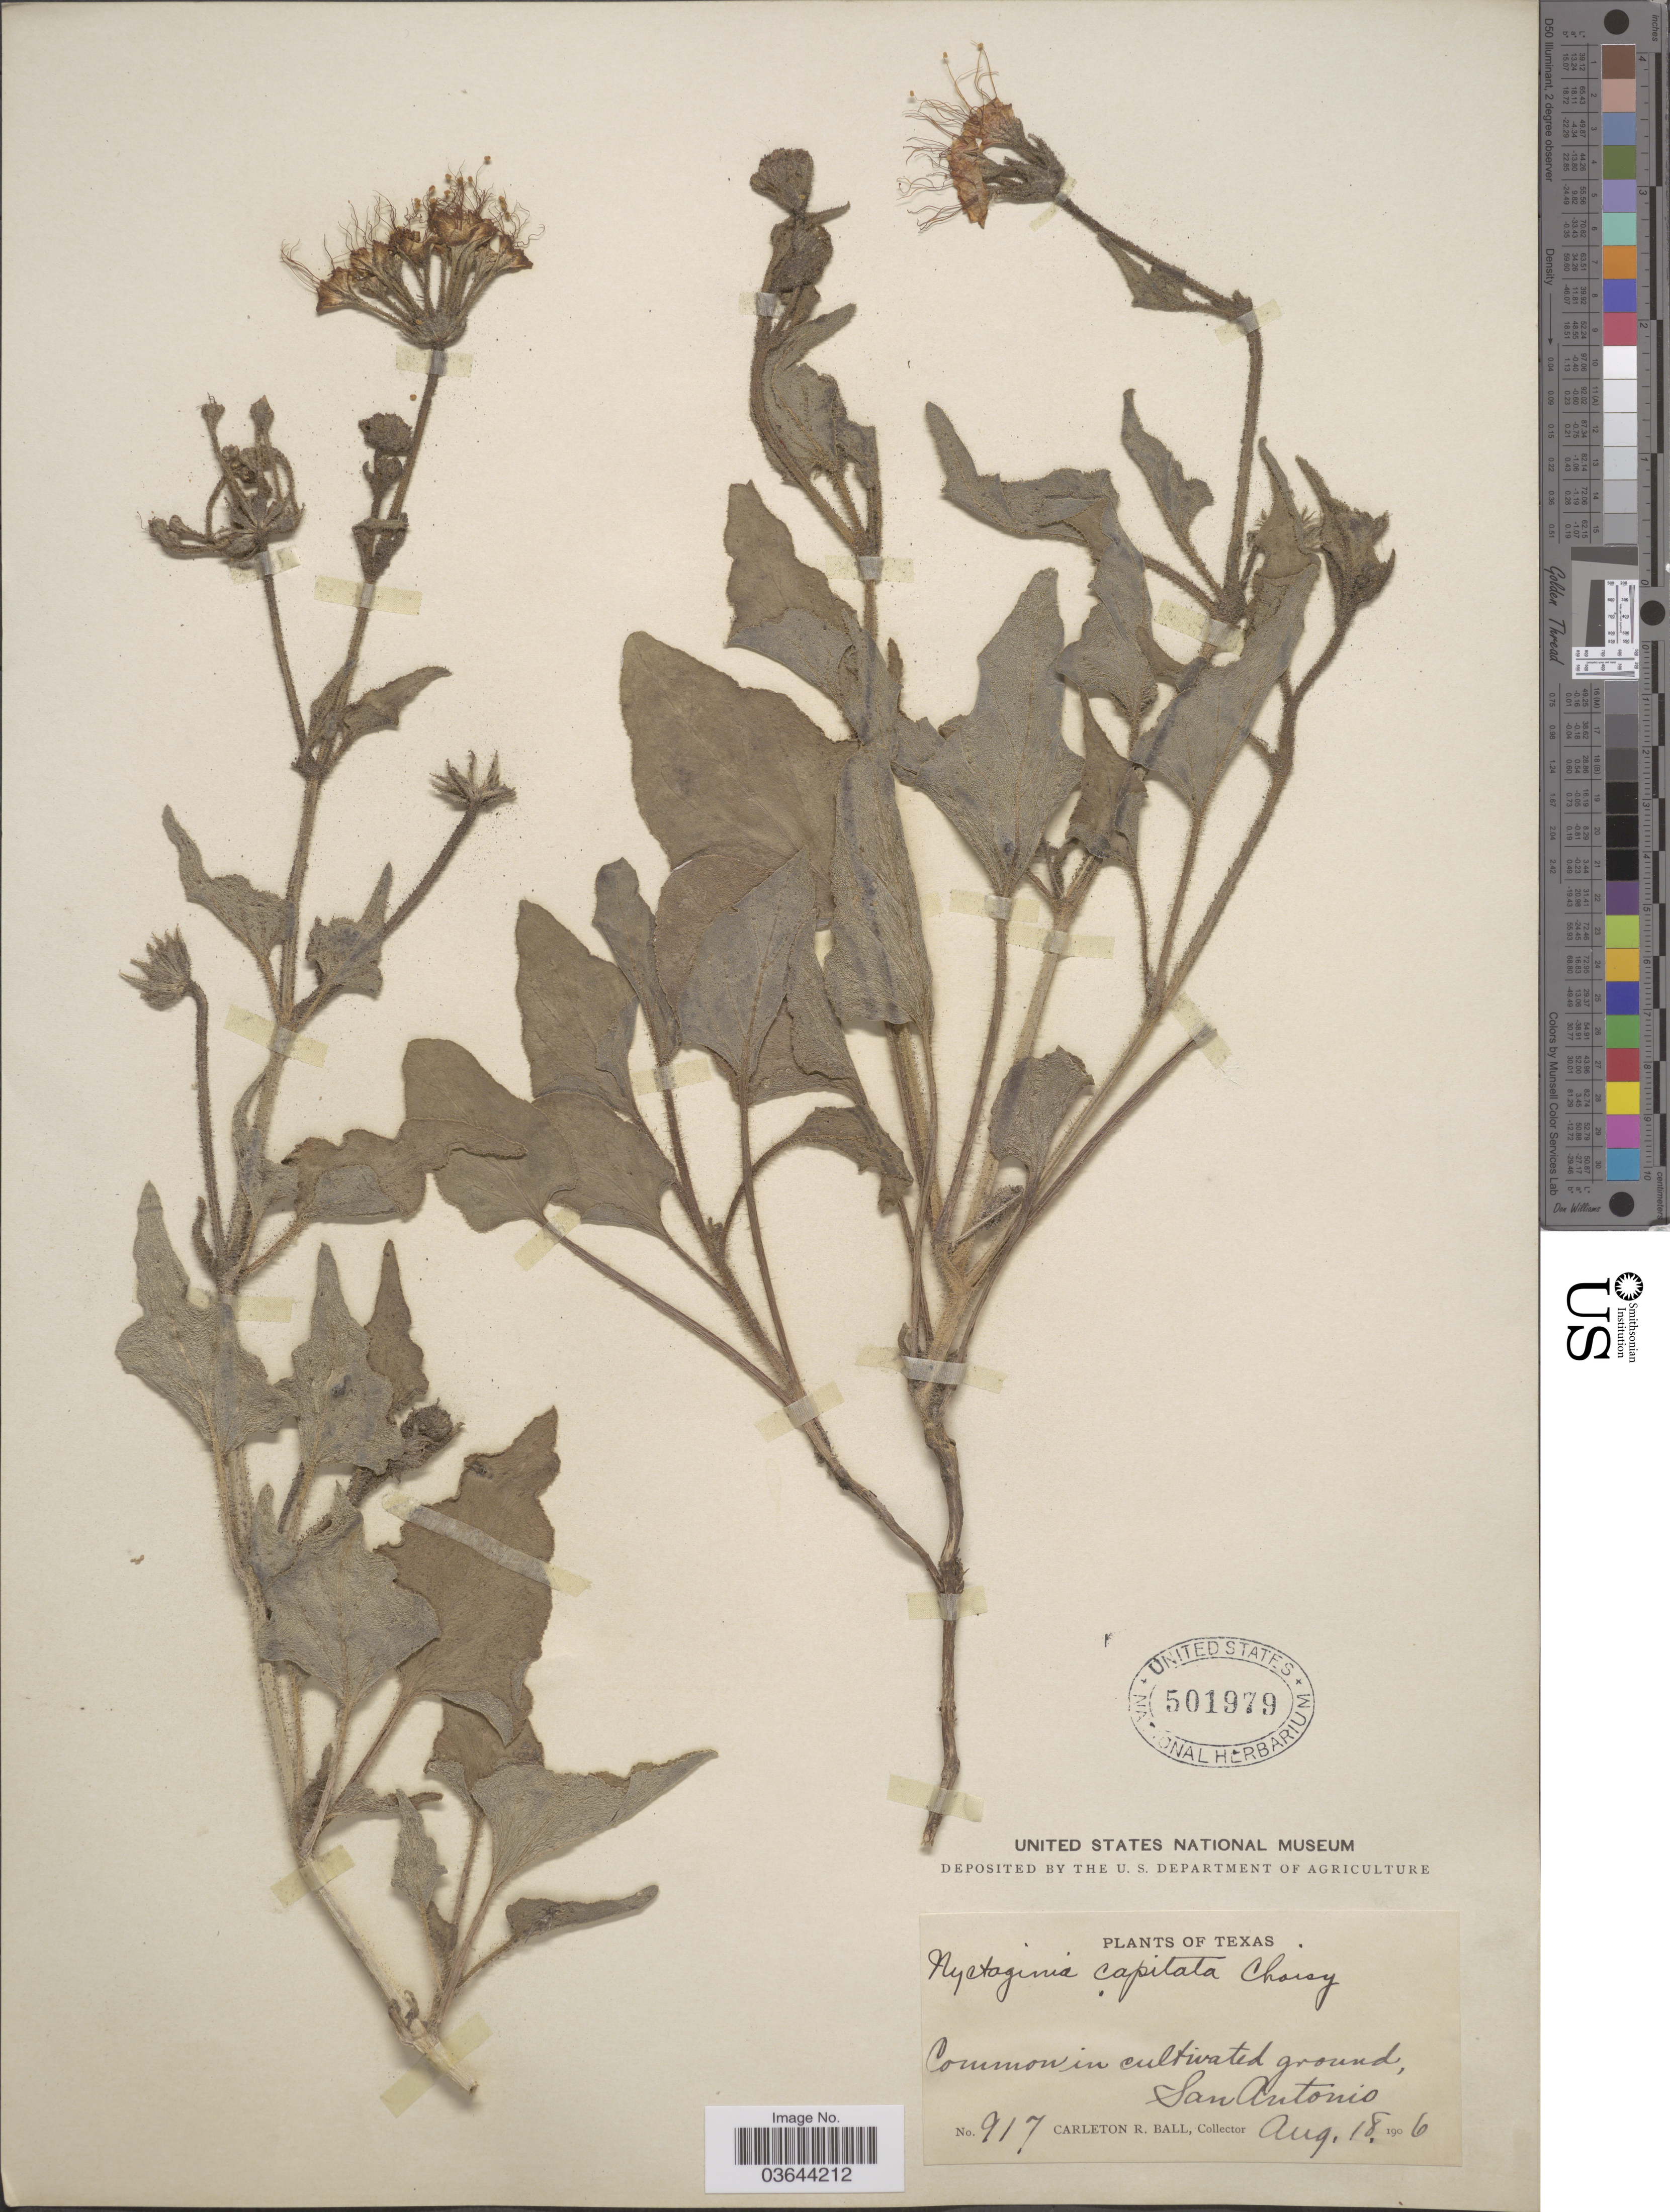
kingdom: Plantae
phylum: Tracheophyta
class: Magnoliopsida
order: Caryophyllales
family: Nyctaginaceae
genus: Nyctaginia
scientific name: Nyctaginia capitata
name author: Choisy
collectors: C. R. Ball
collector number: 917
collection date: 1906-08-18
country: United States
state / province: Texas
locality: San Antonio.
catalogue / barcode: US 501979